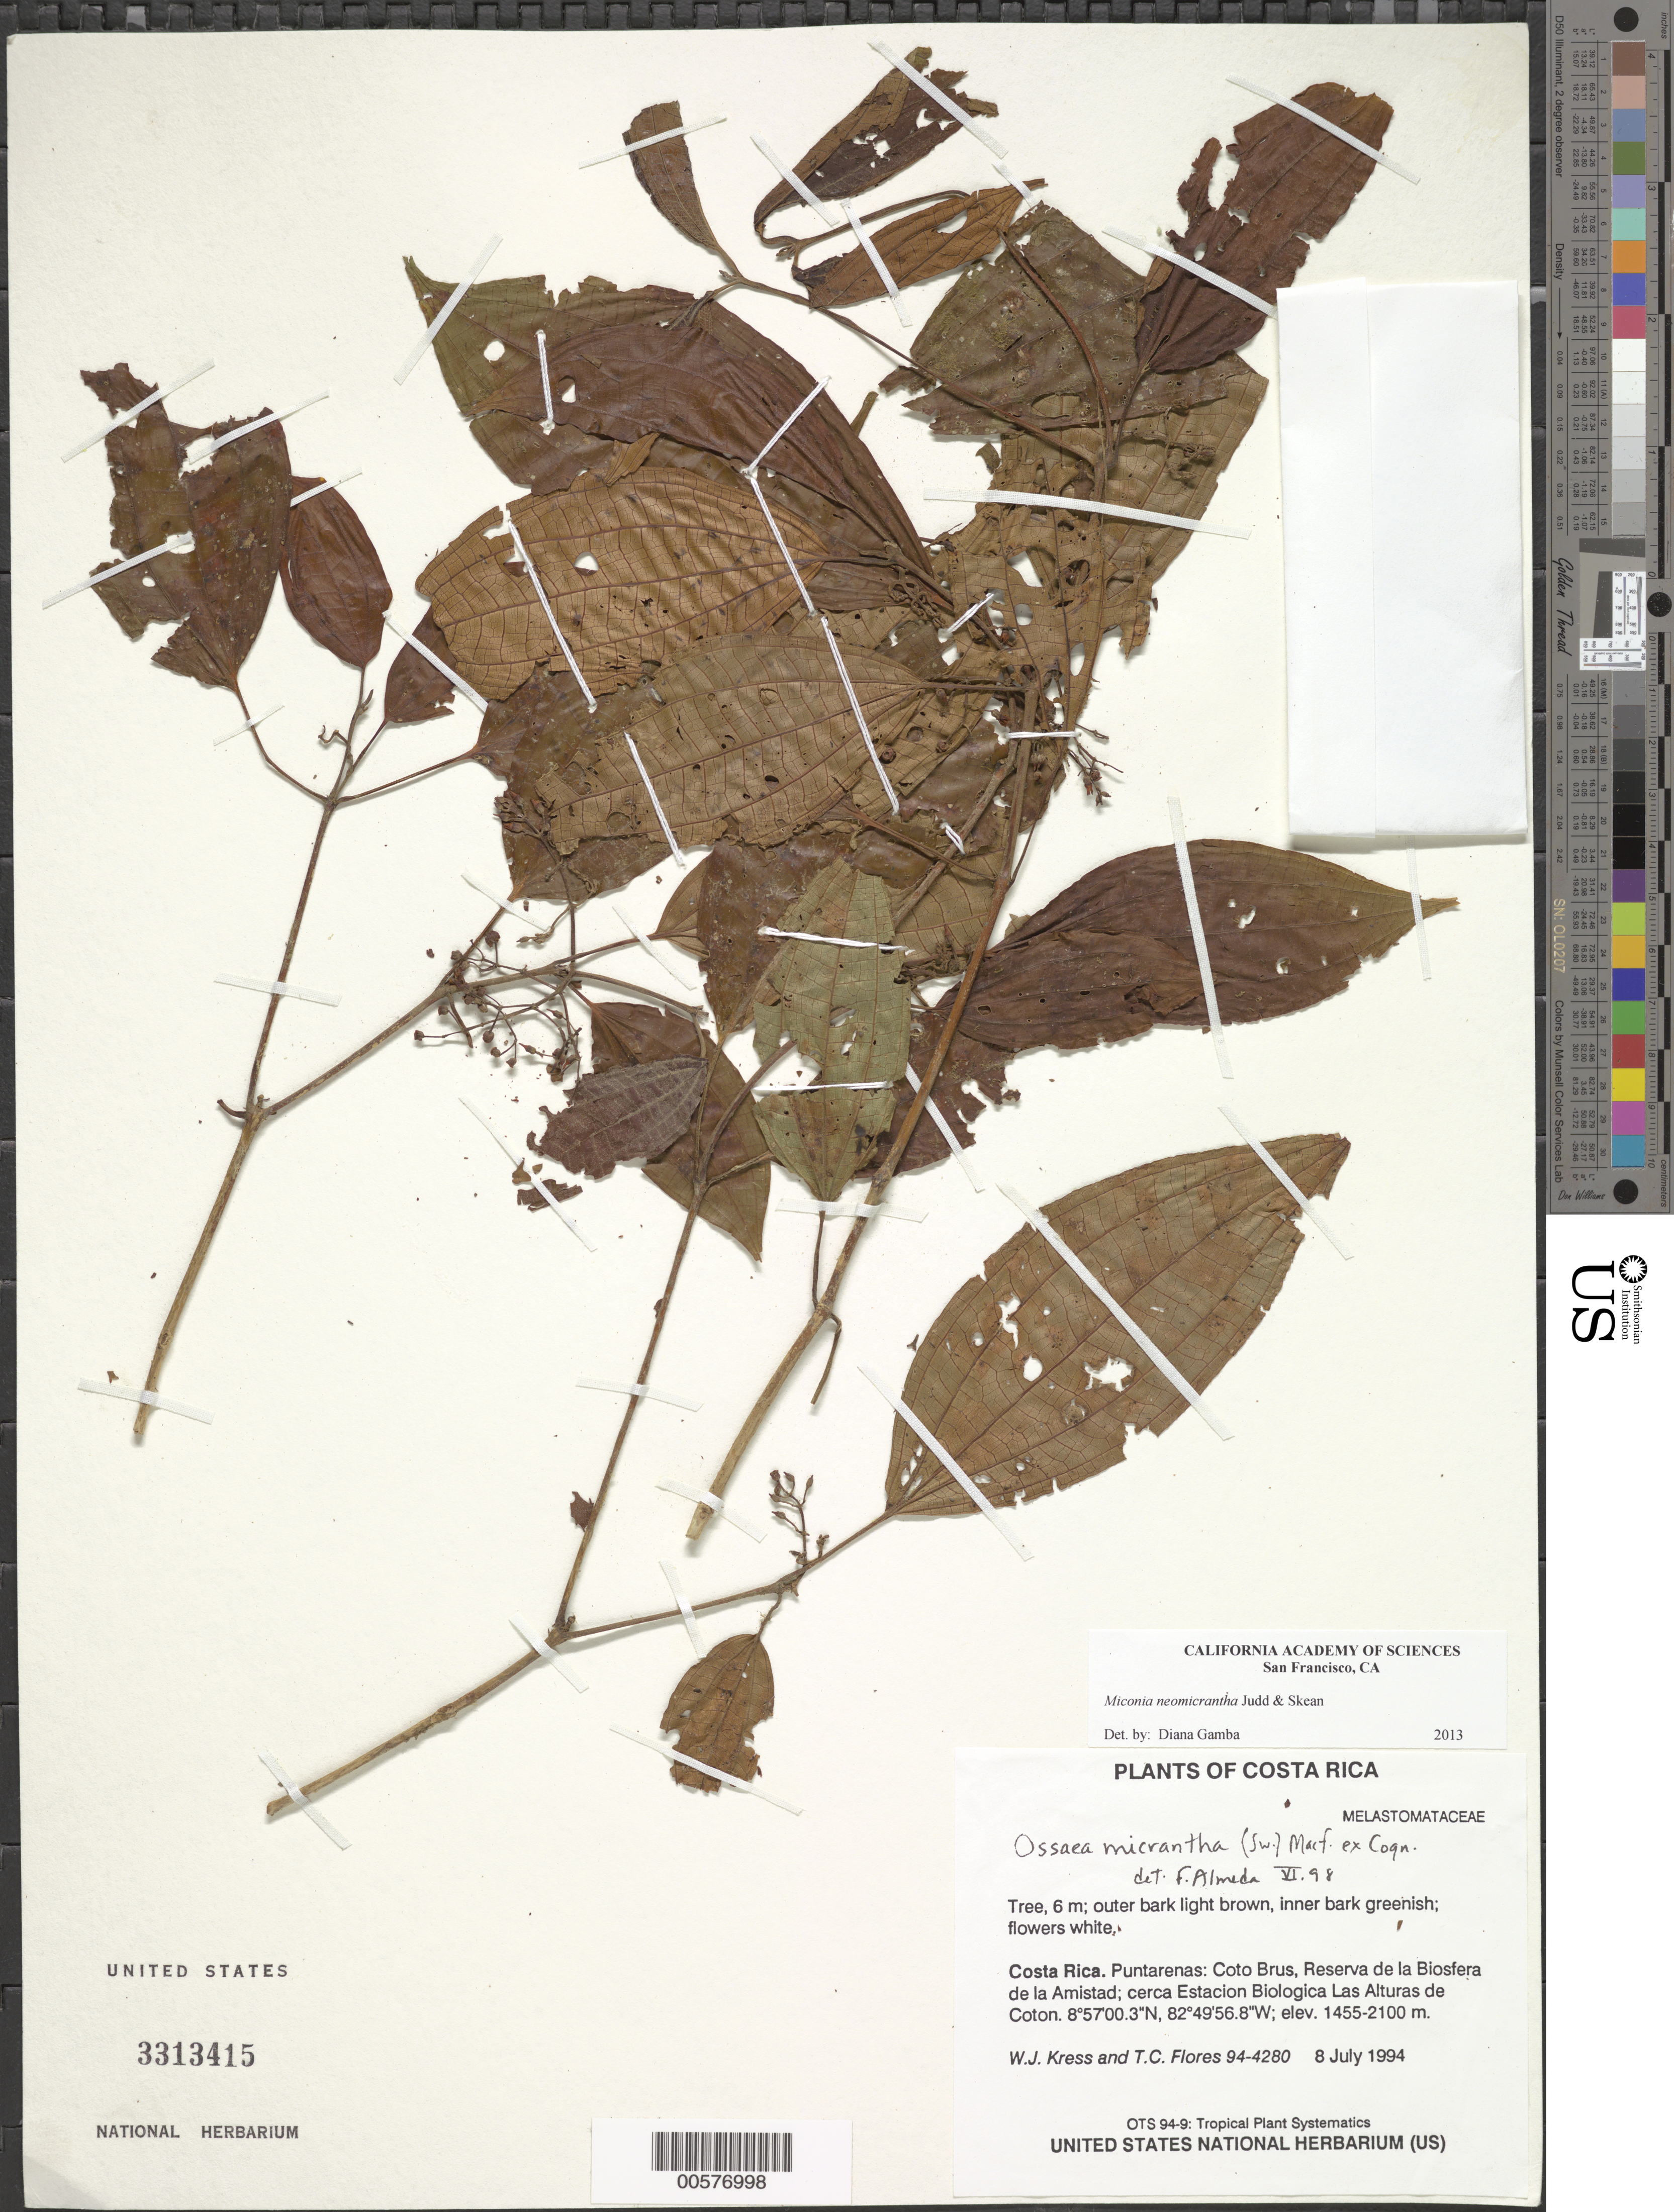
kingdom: Plantae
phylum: Tracheophyta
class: Magnoliopsida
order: Myrtales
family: Melastomataceae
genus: Ossaea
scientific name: Ossaea micrantha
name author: (Sw.) Macfad. ex Cogn.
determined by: Almeda, F.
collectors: W. J. Kress & T. C. Flores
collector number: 94-4280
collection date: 1994-07-08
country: Costa Rica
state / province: Puntarenas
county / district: Coto Brus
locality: Reserva de la Biosfera de la Amistad; cerca Estacion Biologica Las Alturas de Coton.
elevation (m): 1455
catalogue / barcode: US 3313415